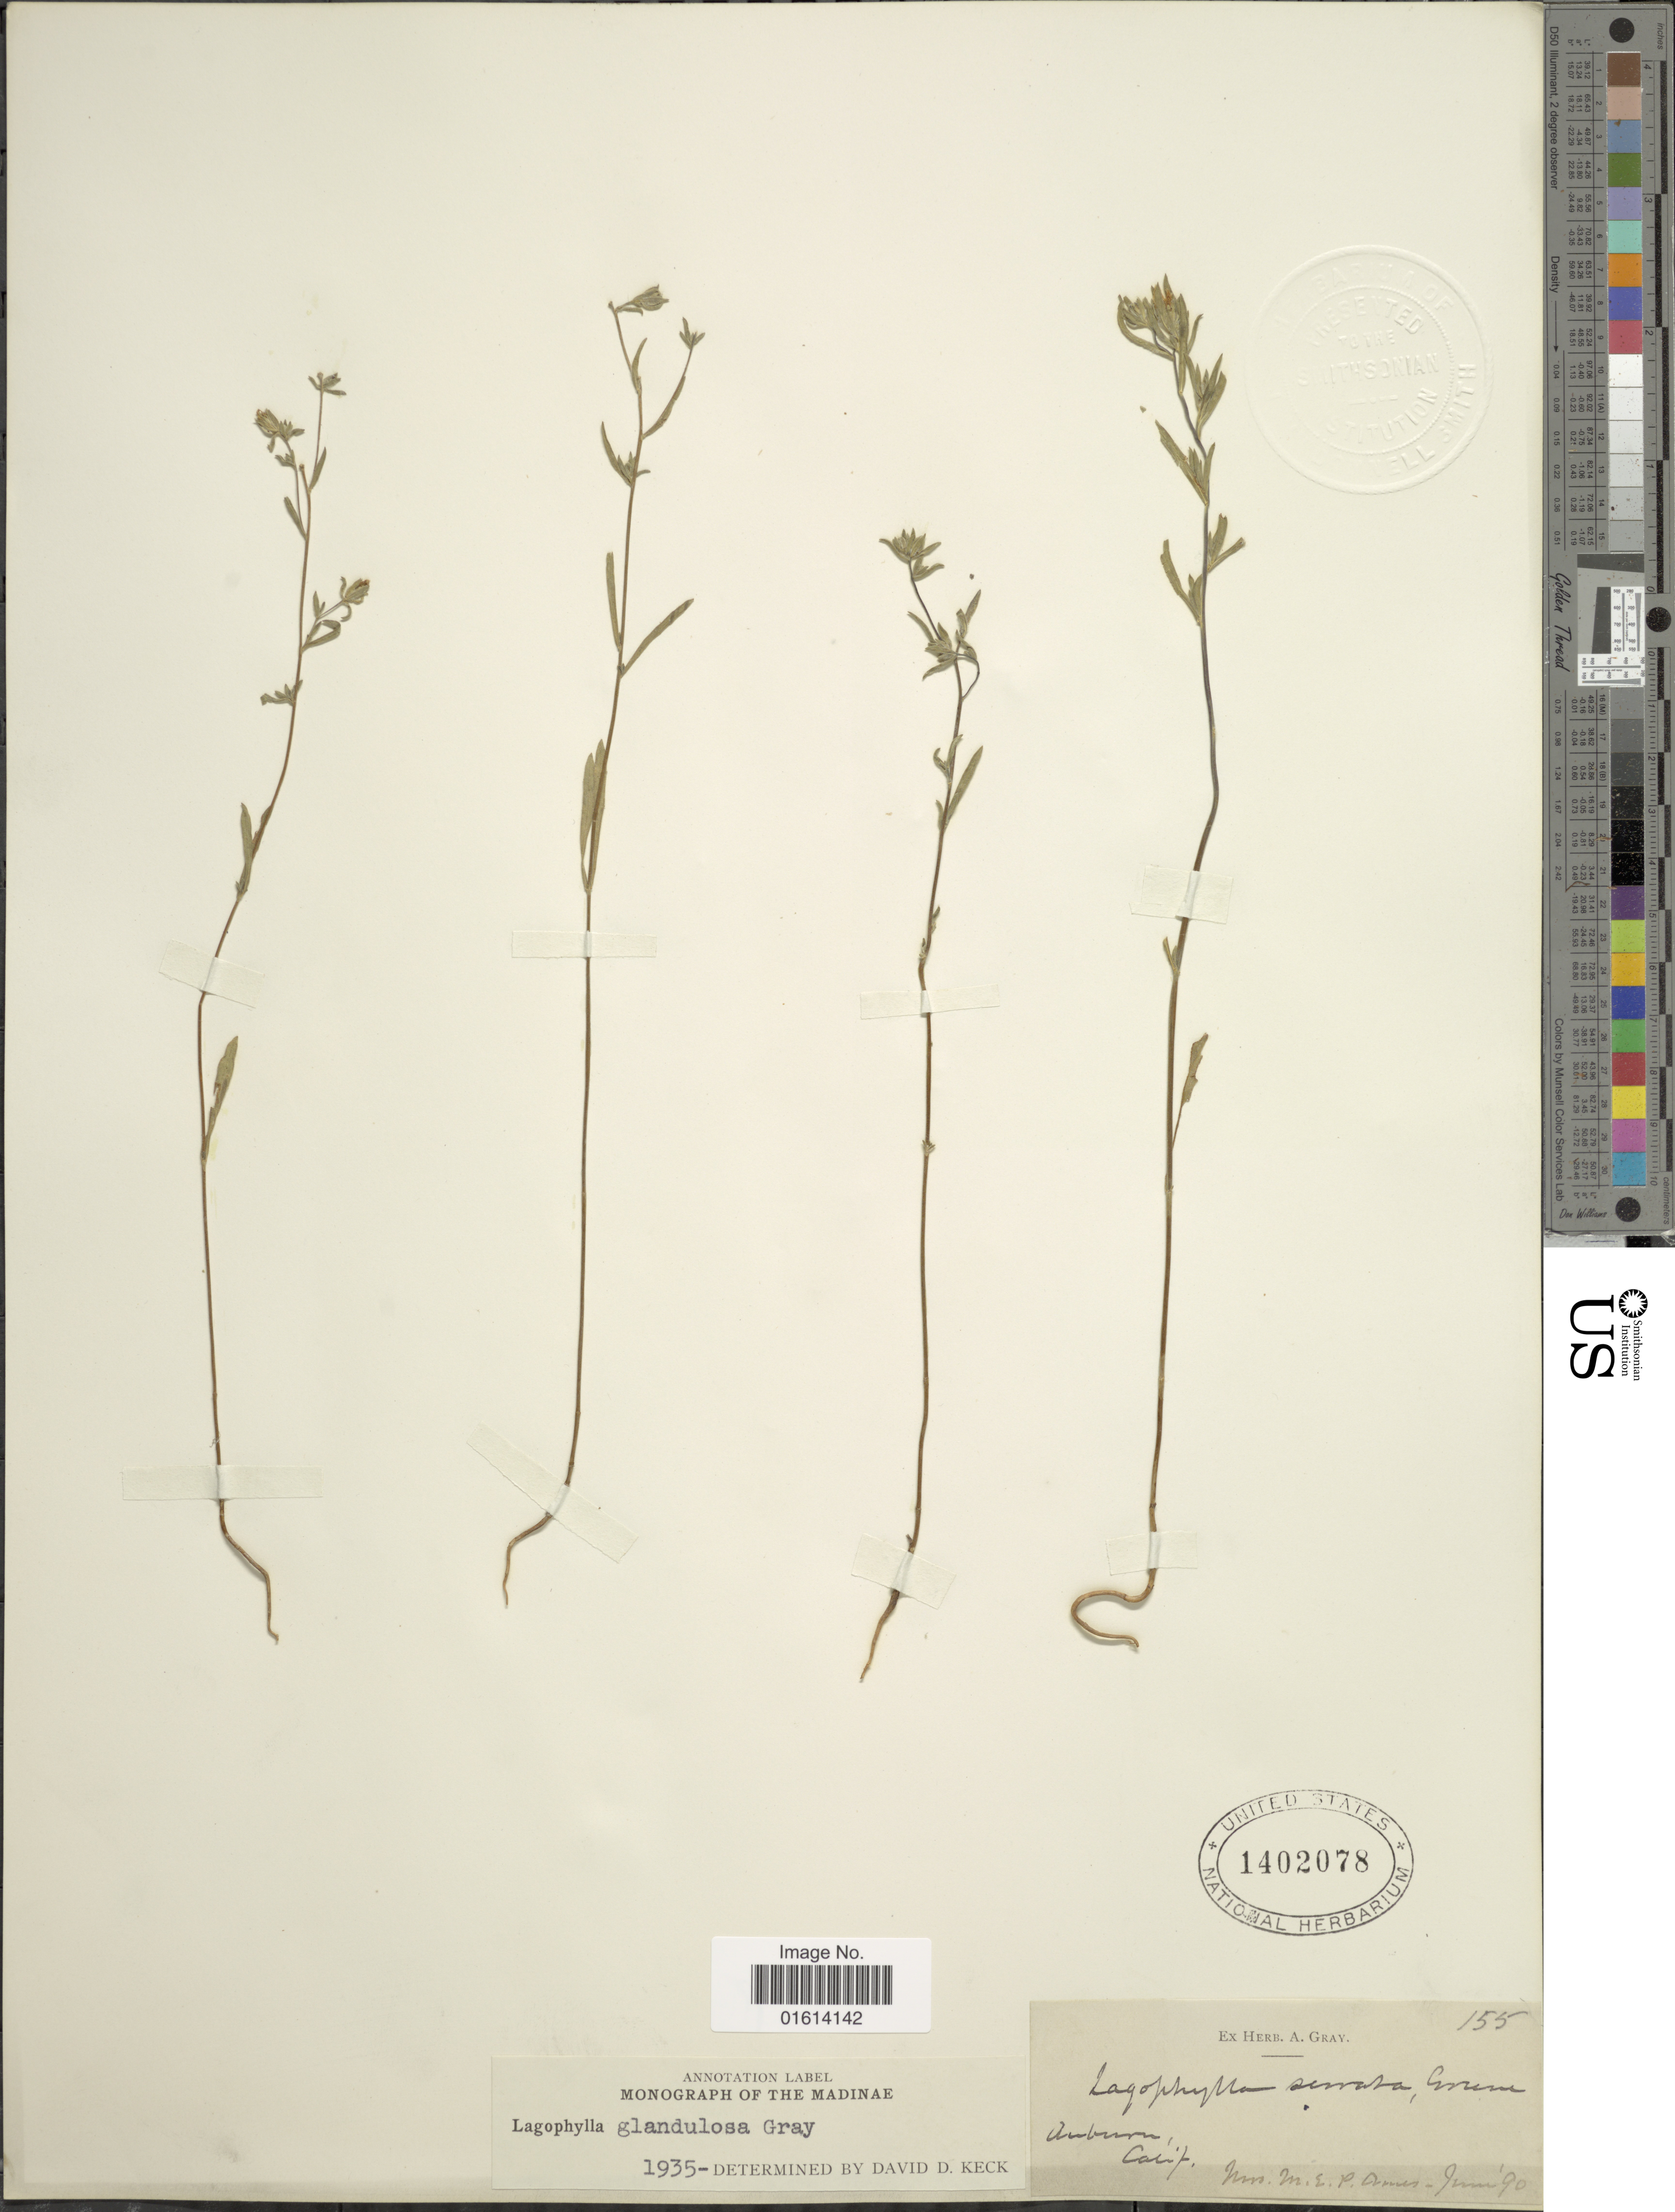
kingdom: Plantae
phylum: Tracheophyta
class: Magnoliopsida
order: Asterales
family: Asteraceae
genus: Lagophylla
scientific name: Lagophylla glandulosa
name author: A. Gray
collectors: M. E. P. Ames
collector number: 155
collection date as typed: Transcribed d/m/y: /6/90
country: United States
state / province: California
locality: Auburn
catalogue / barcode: US 1402078